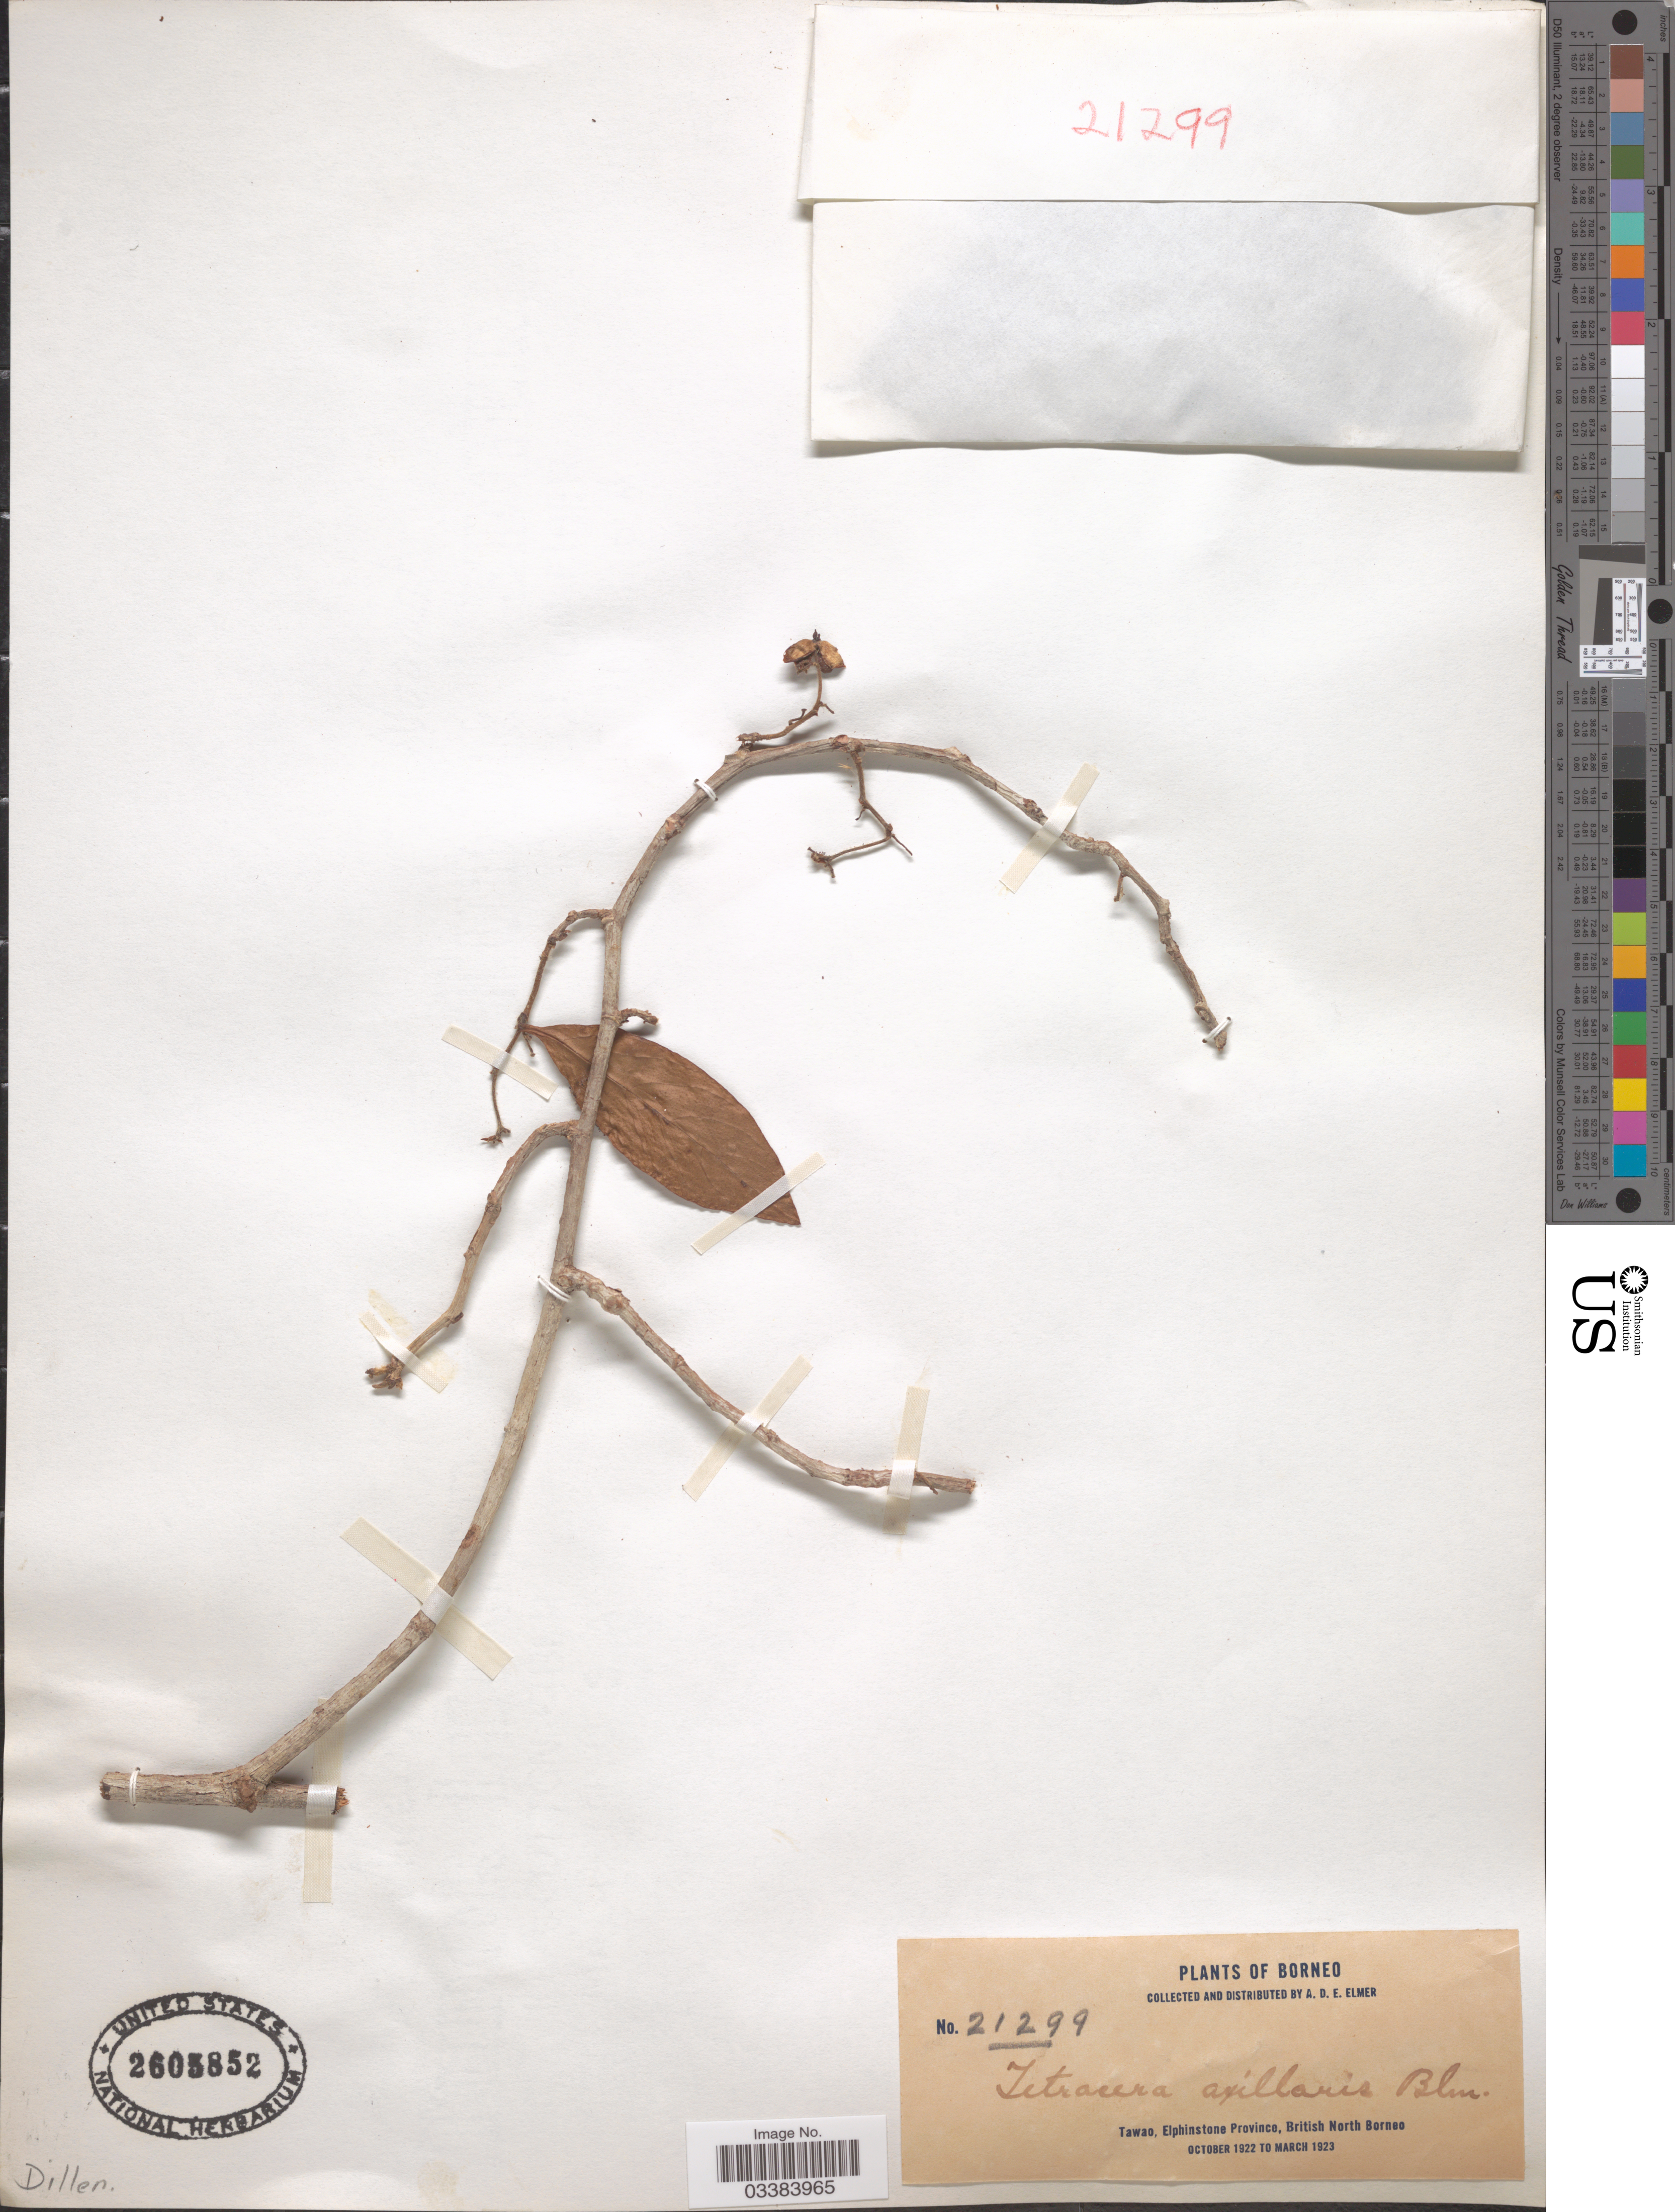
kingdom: Plantae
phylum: Tracheophyta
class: Magnoliopsida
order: Dilleniales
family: Dilleniaceae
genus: Tetracera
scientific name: Tetracera axillaris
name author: Martelli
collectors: A. D. E. Elmer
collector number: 21299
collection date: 1922-10/1923-03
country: Malaysia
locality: Borneo. Tawao, Elphinstone Province, British North Borneo.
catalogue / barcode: US 2605852